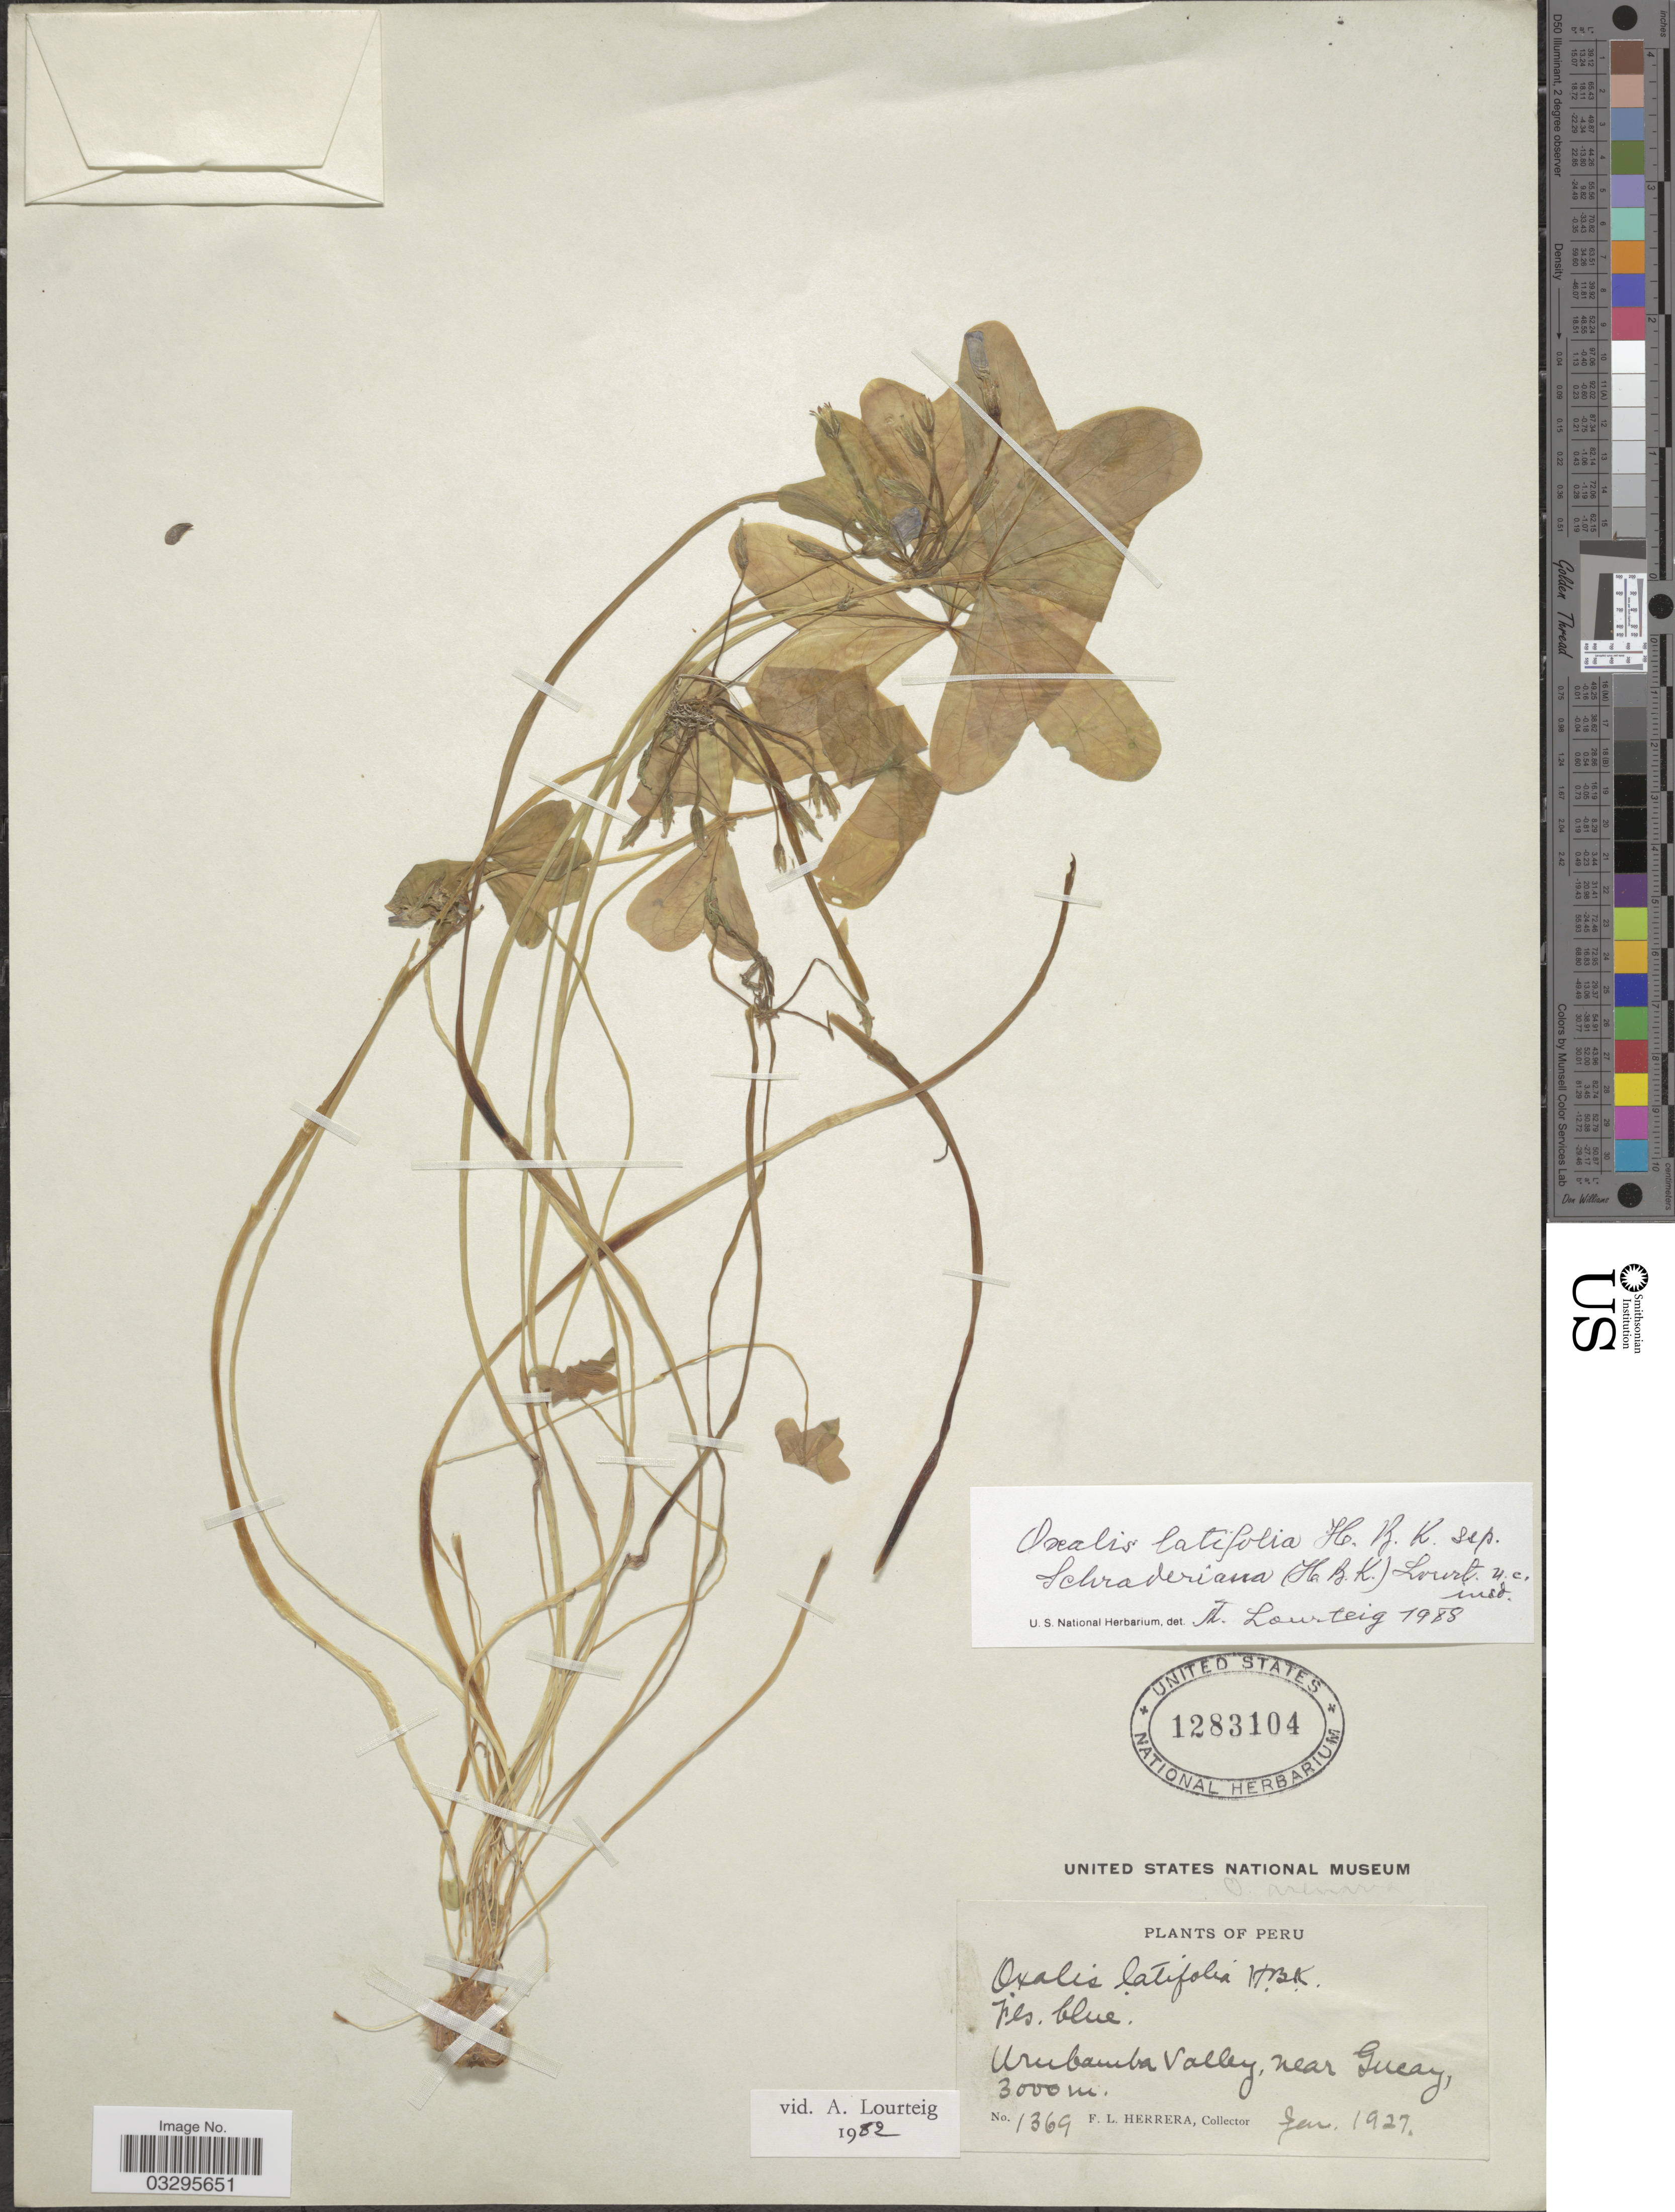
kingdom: Plantae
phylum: Tracheophyta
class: Magnoliopsida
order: Oxalidales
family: Oxalidaceae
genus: Oxalis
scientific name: Oxalis latifolia subsp. schraderiana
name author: (Kunth) Lourteig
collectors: F. L. Herrera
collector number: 1369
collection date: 1927-01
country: Peru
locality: Urubamba Valley, near Gucay.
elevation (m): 3000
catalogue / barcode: US 1283104